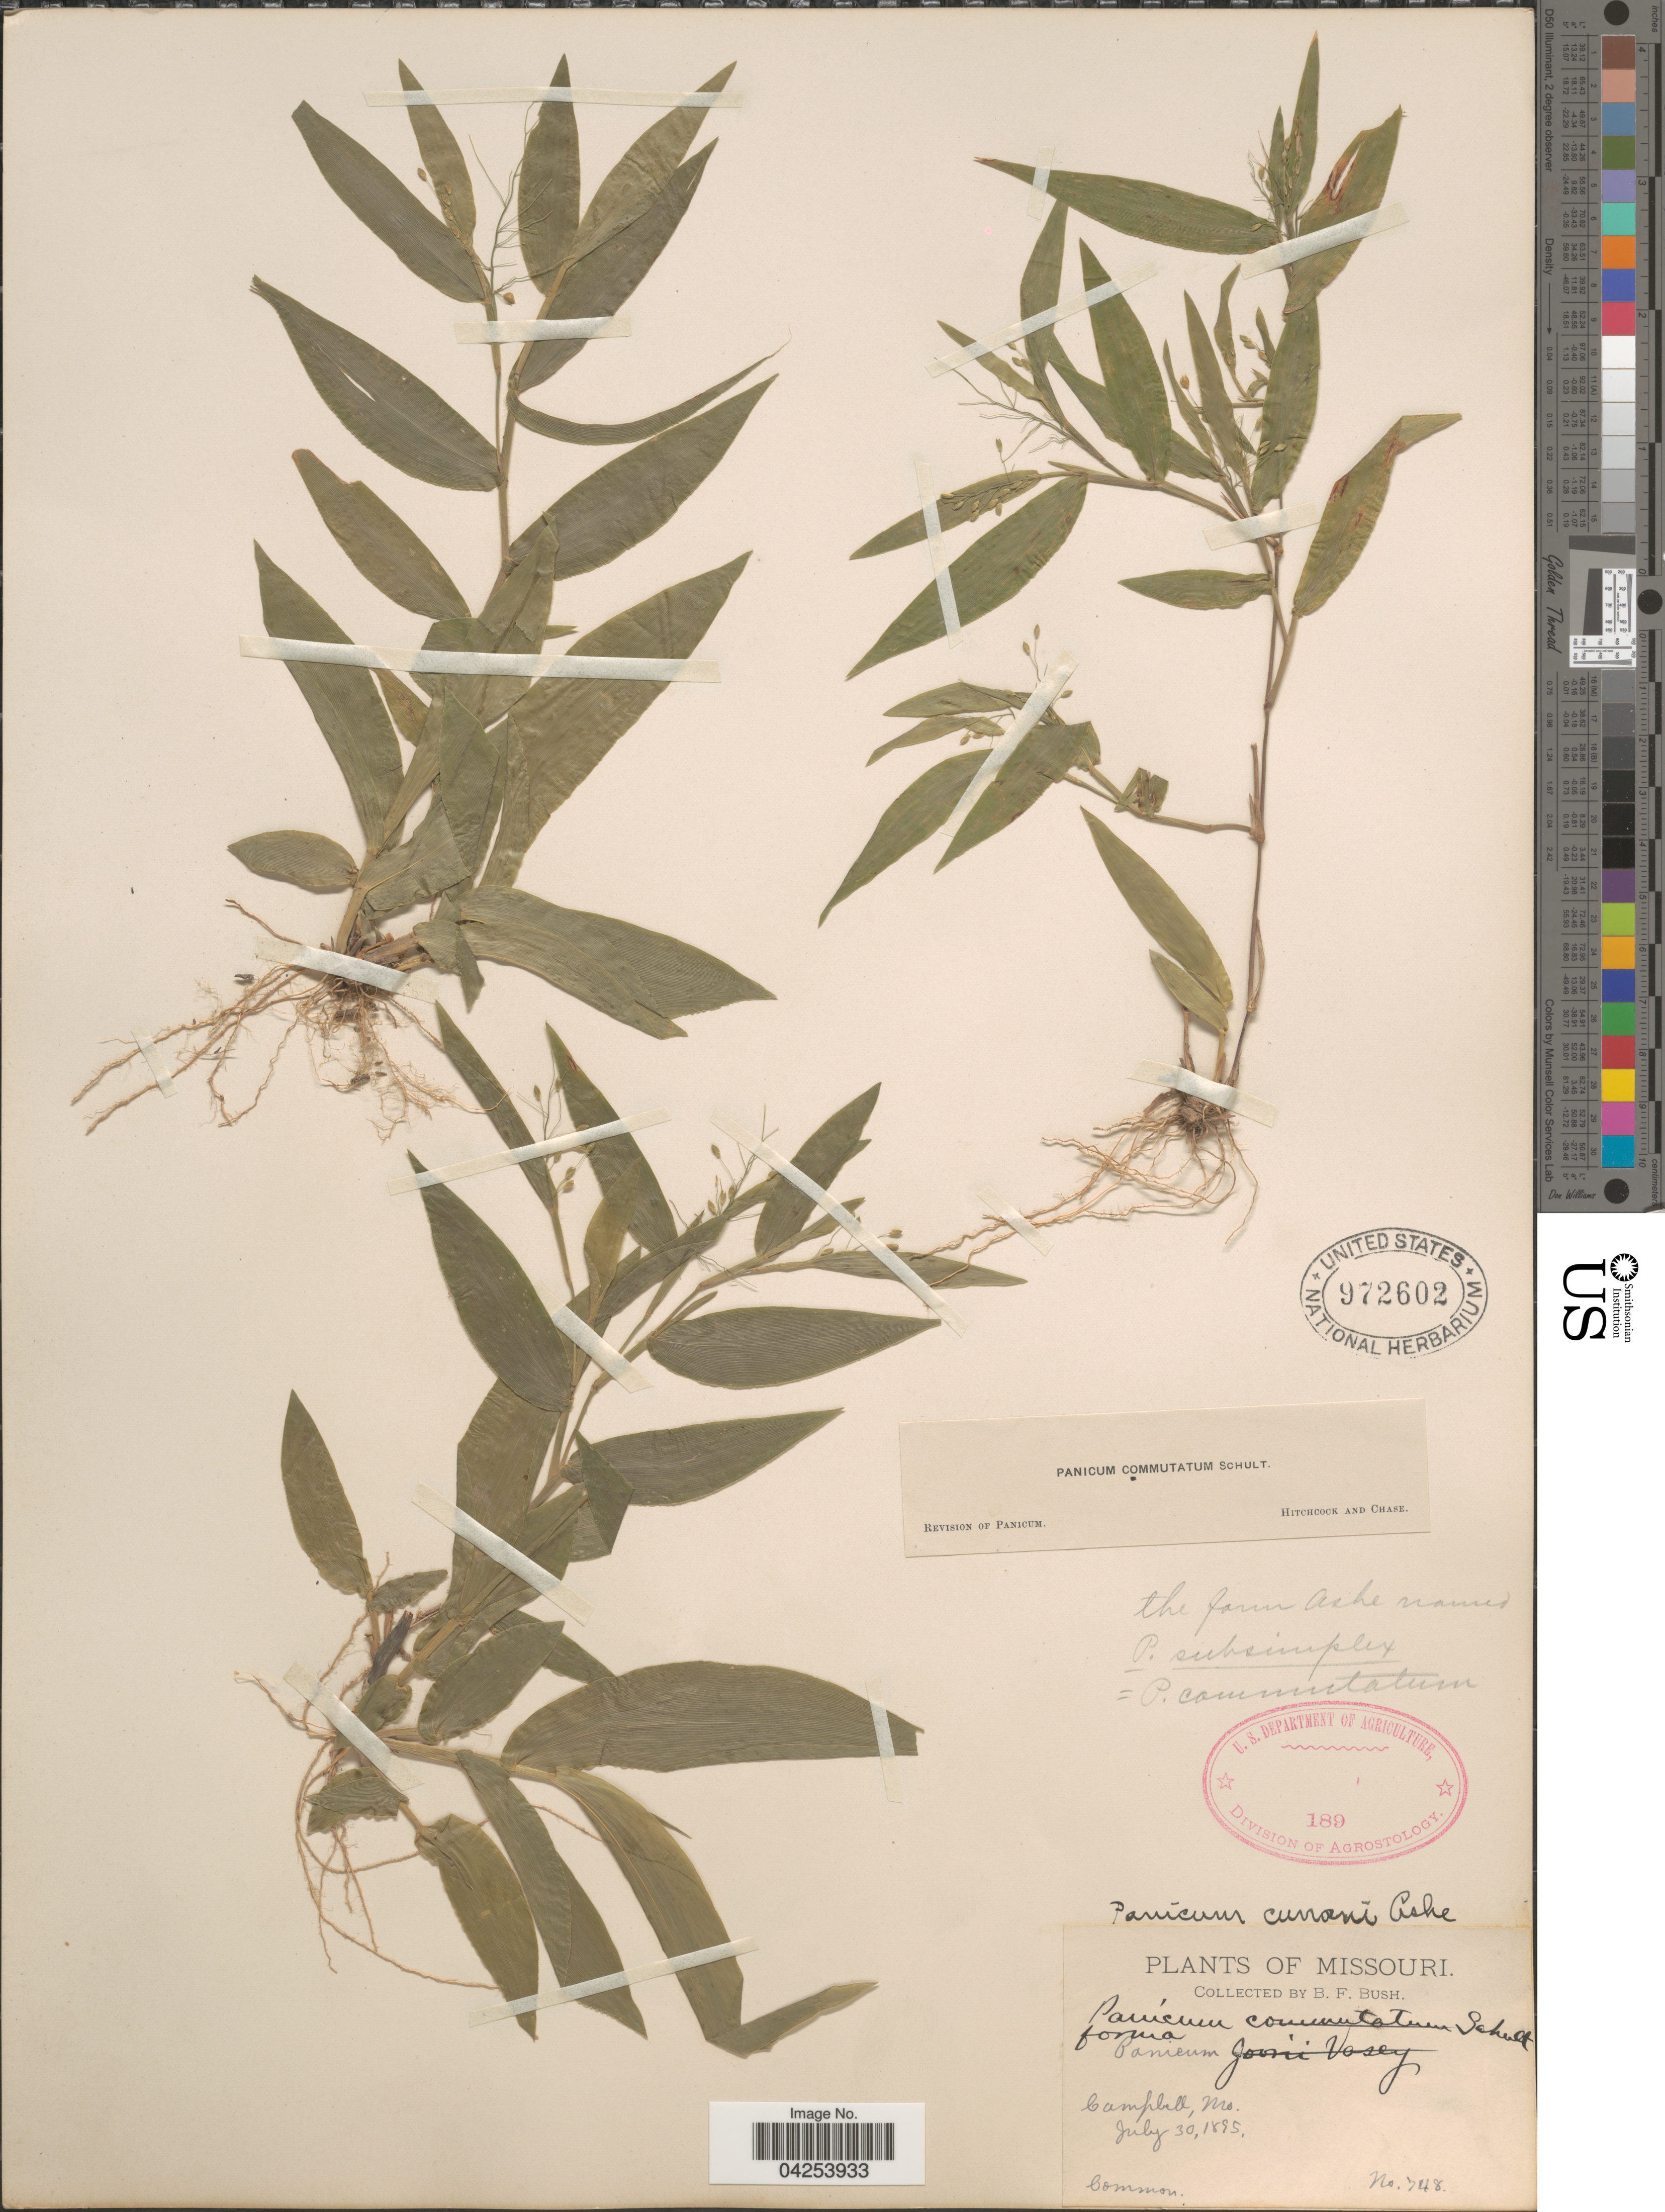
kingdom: Plantae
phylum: Tracheophyta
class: Liliopsida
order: Poales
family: Poaceae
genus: Dichanthelium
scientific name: Dichanthelium commutatum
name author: (Schult.) Gould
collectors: B. F. Bush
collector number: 748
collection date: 1895-07-30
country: United States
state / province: Missouri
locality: Campbell.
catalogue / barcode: US 972602